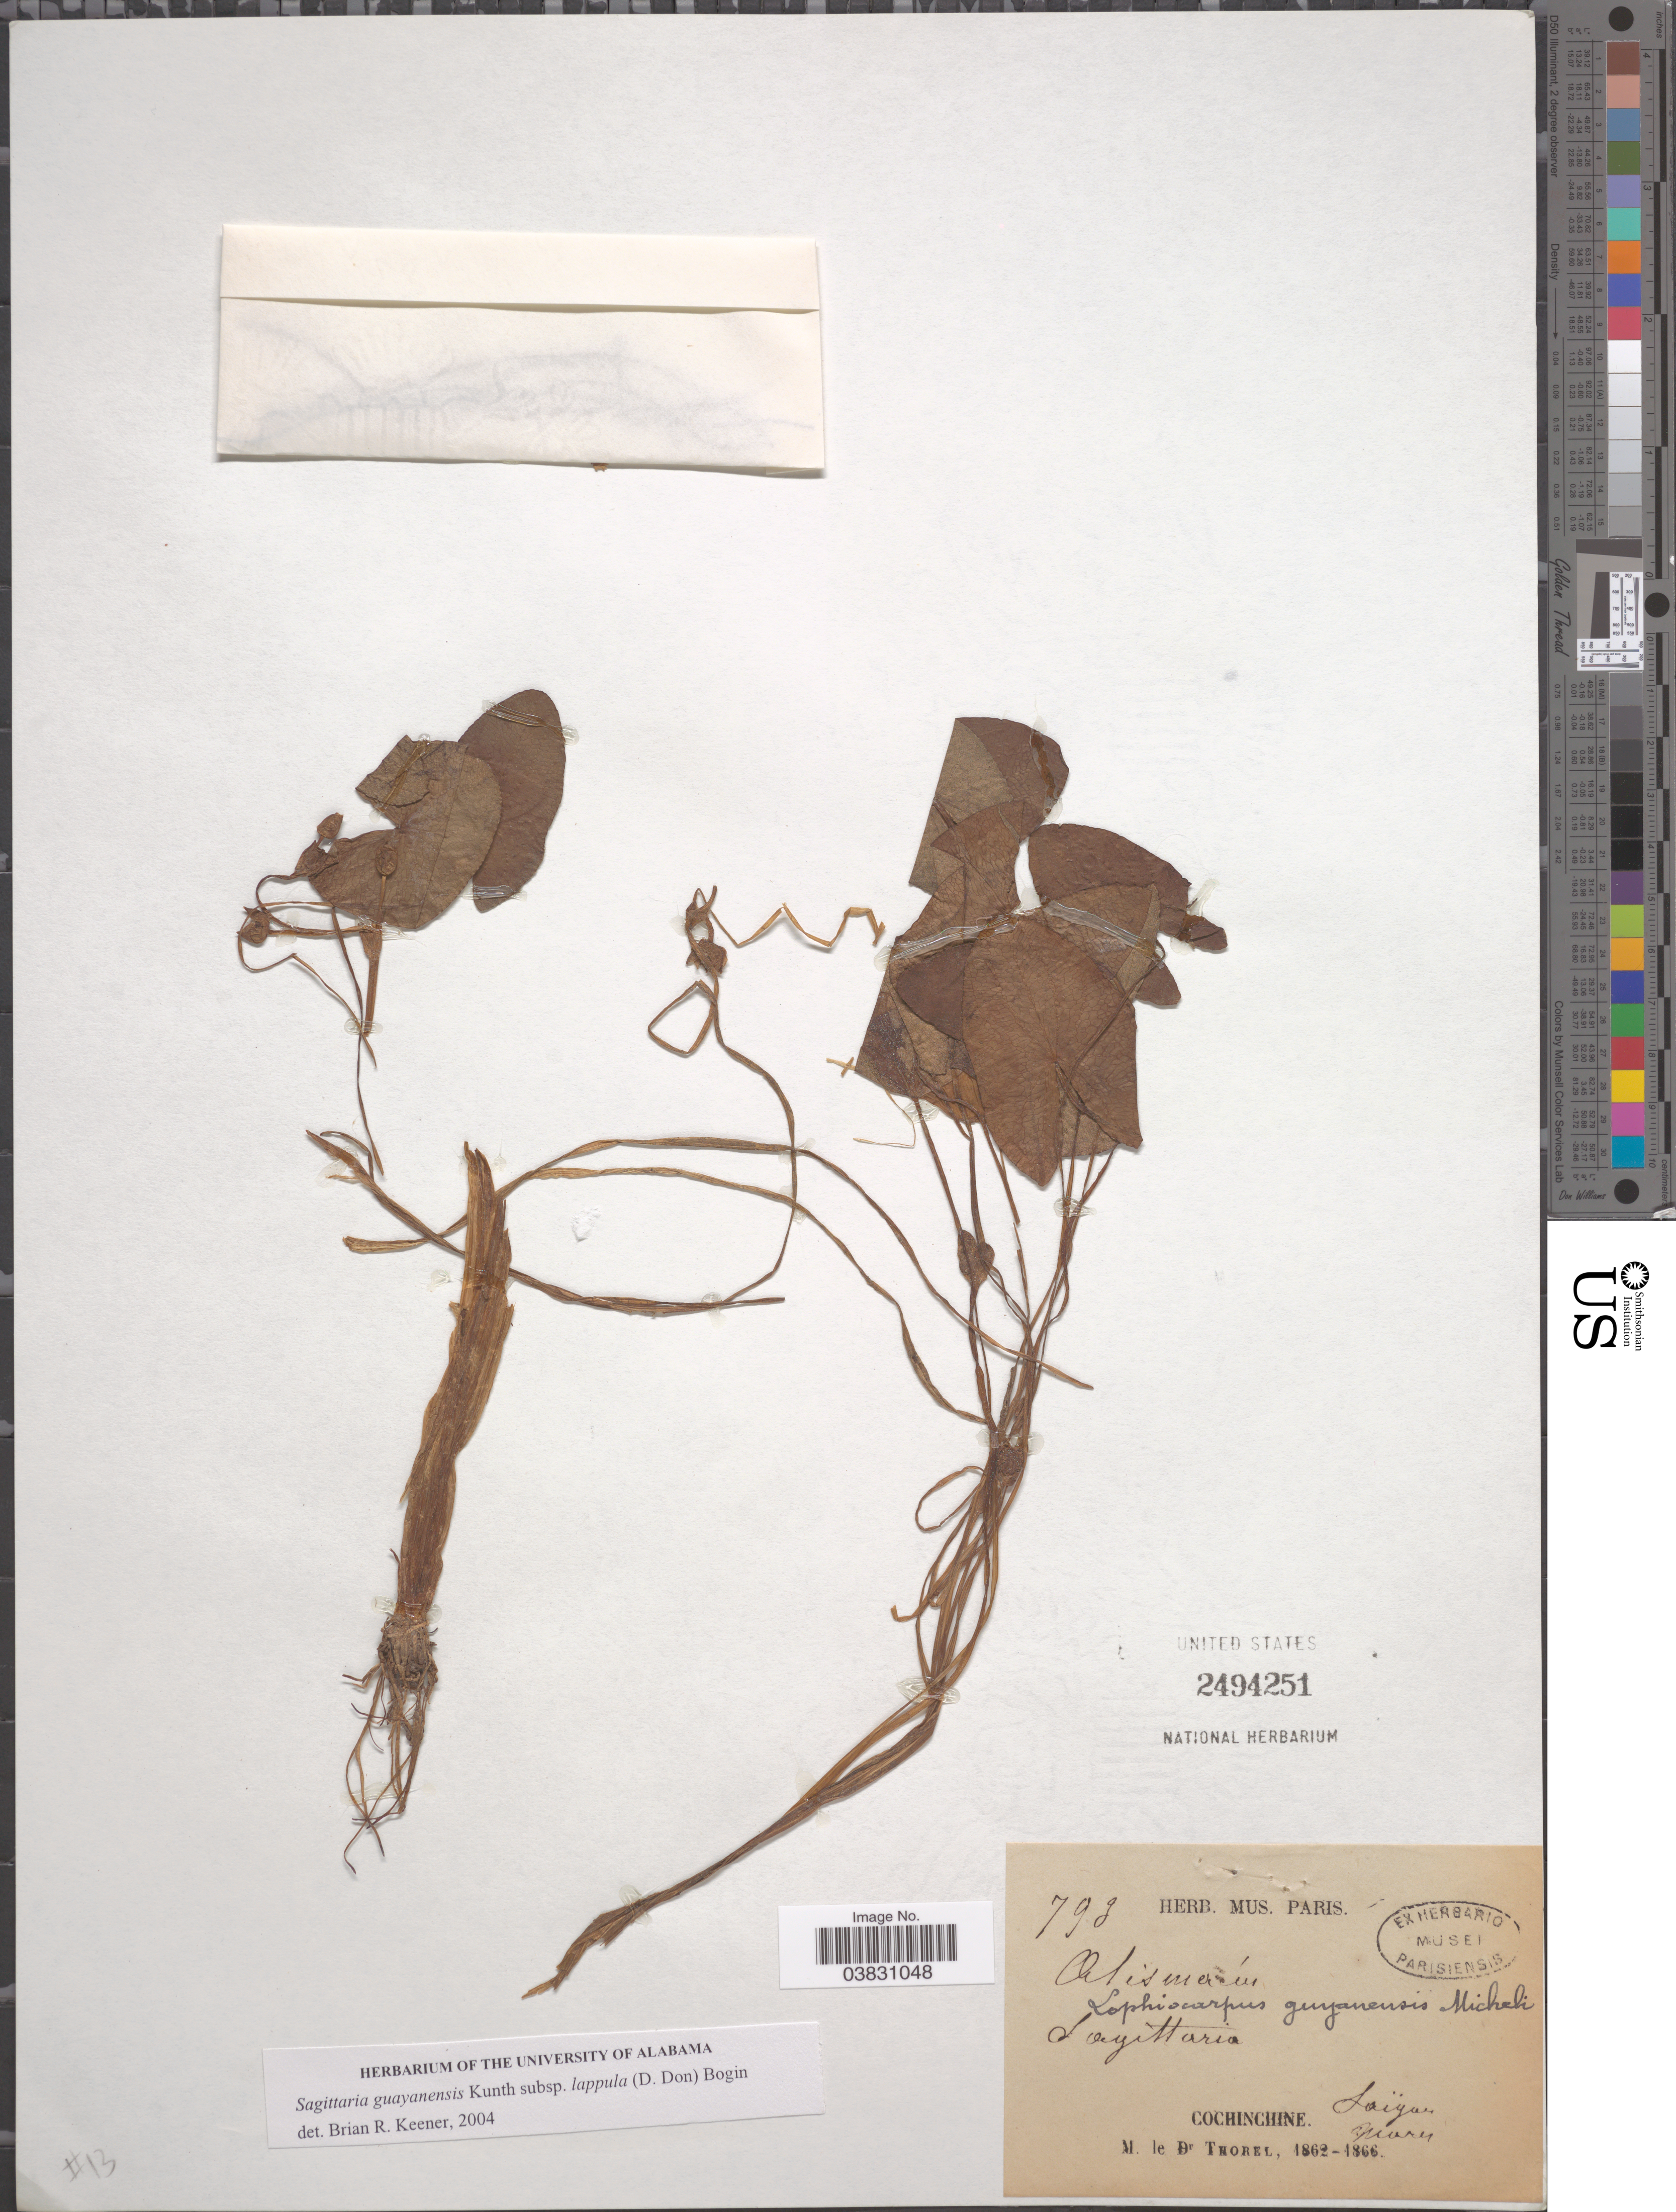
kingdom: Plantae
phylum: Tracheophyta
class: Liliopsida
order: Alismatales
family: Alismataceae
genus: Sagittaria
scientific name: Sagittaria guayanensis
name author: Kunth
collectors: M. de Thorel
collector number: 79g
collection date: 1862/1866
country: Vietnam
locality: Cochinchine. Saïgon. Muru.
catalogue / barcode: US 2494251